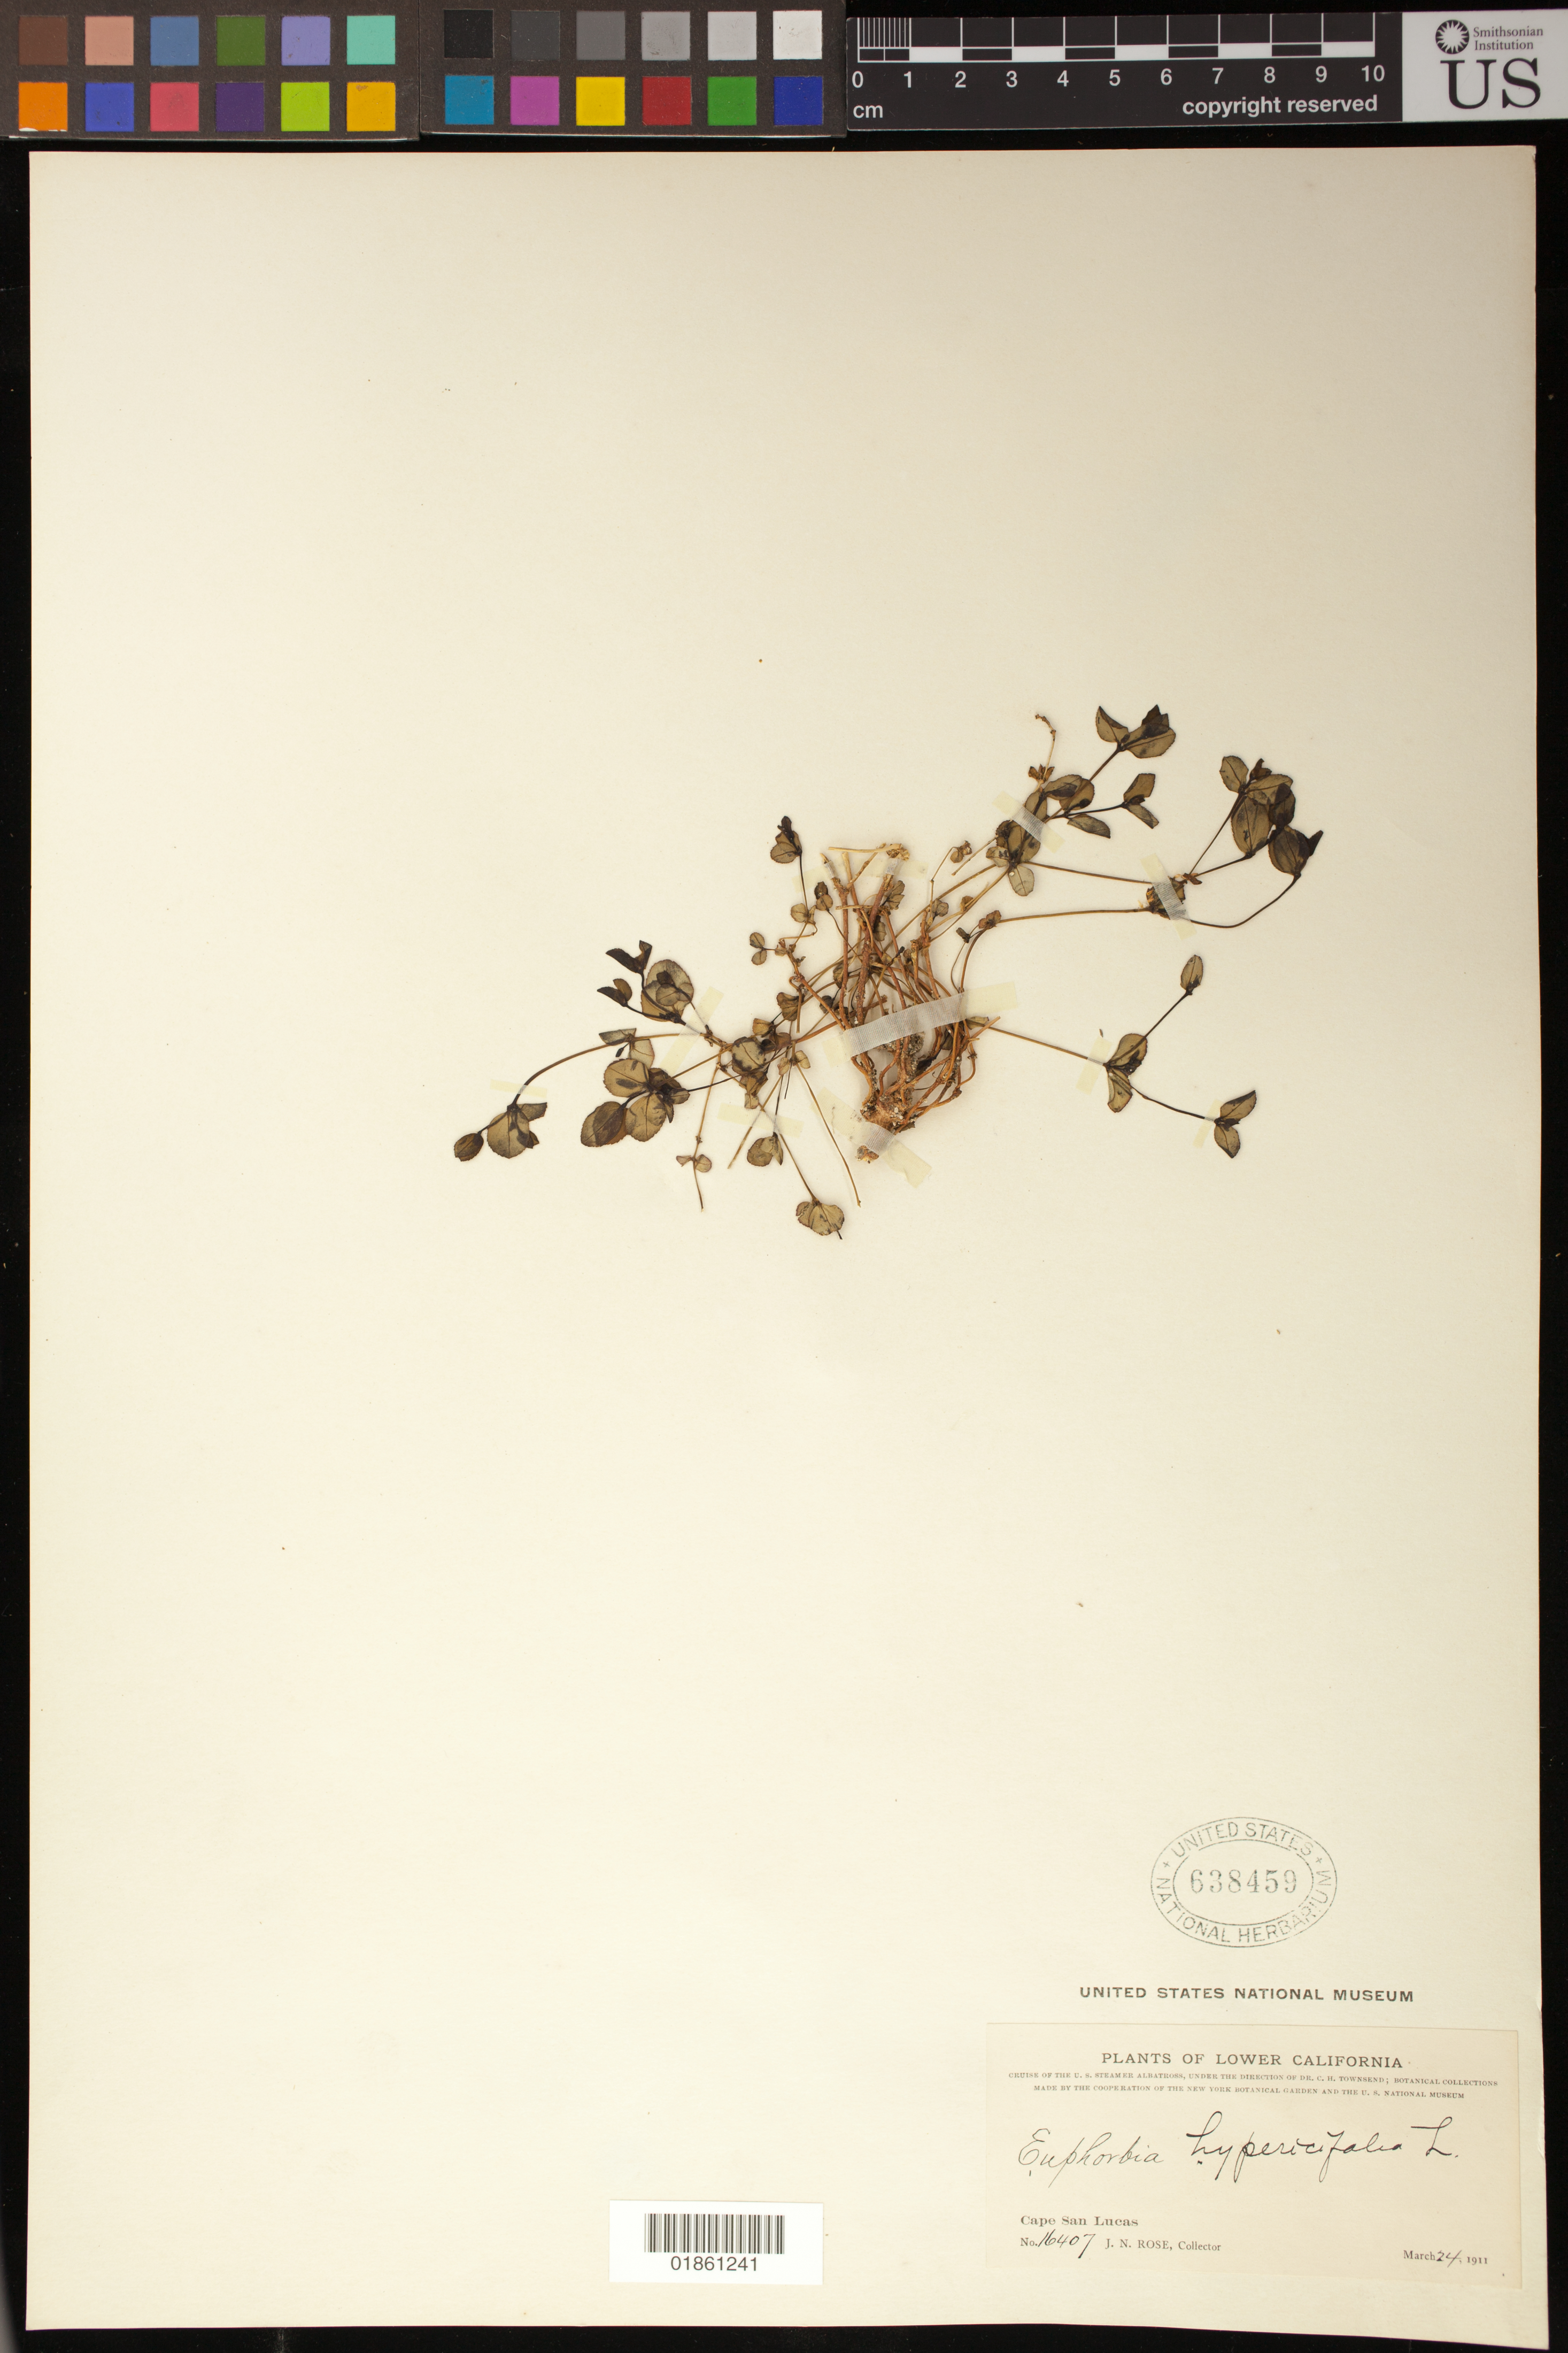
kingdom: Plantae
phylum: Tracheophyta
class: Magnoliopsida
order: Malpighiales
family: Euphorbiaceae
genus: Euphorbia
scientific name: Euphorbia sp.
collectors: J. N. Rose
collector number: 16407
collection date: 1911-03-24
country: Mexico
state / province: Baja California Sur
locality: Cape San Lucas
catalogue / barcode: US 638459